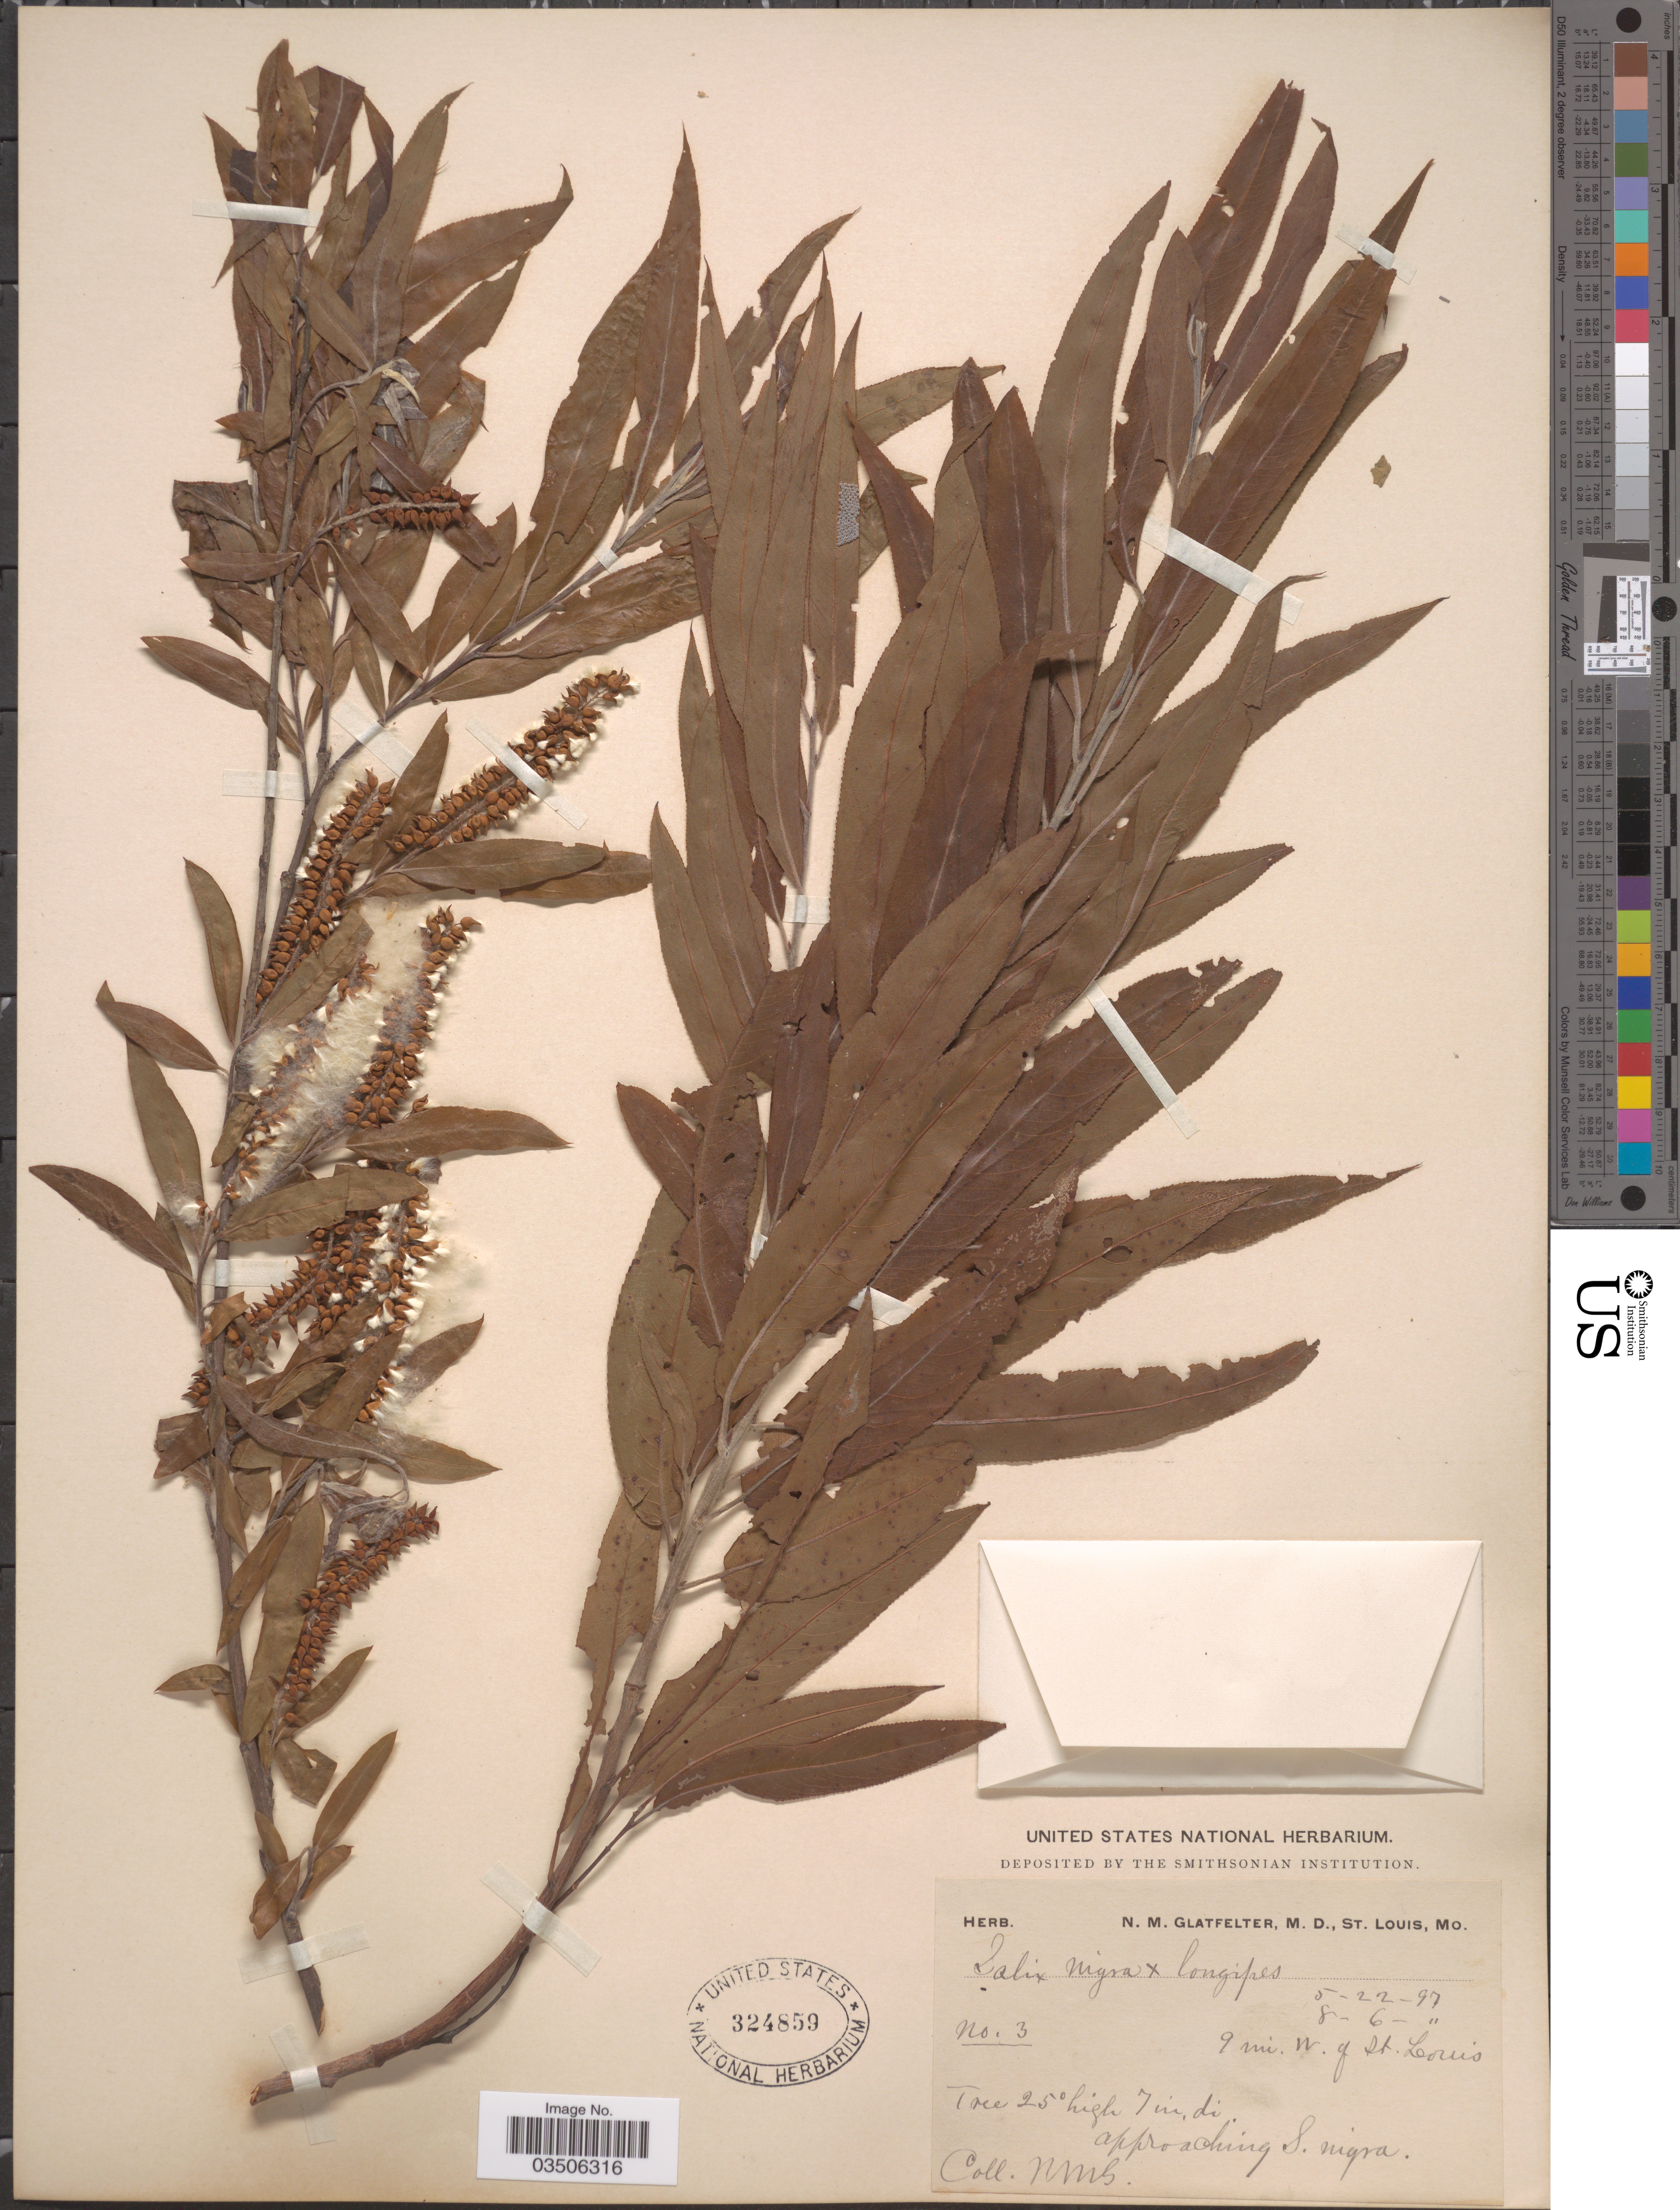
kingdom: Plantae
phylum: Tracheophyta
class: Magnoliopsida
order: Malpighiales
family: Salicaceae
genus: Salix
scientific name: Salix wardii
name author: Bebb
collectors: N. M. Glatfelter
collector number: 3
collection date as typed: Transcribed d/m/y: 22/5/97 to 6/8/97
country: United States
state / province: Missouri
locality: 9 mi. W. of St. Louis.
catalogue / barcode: US 324859